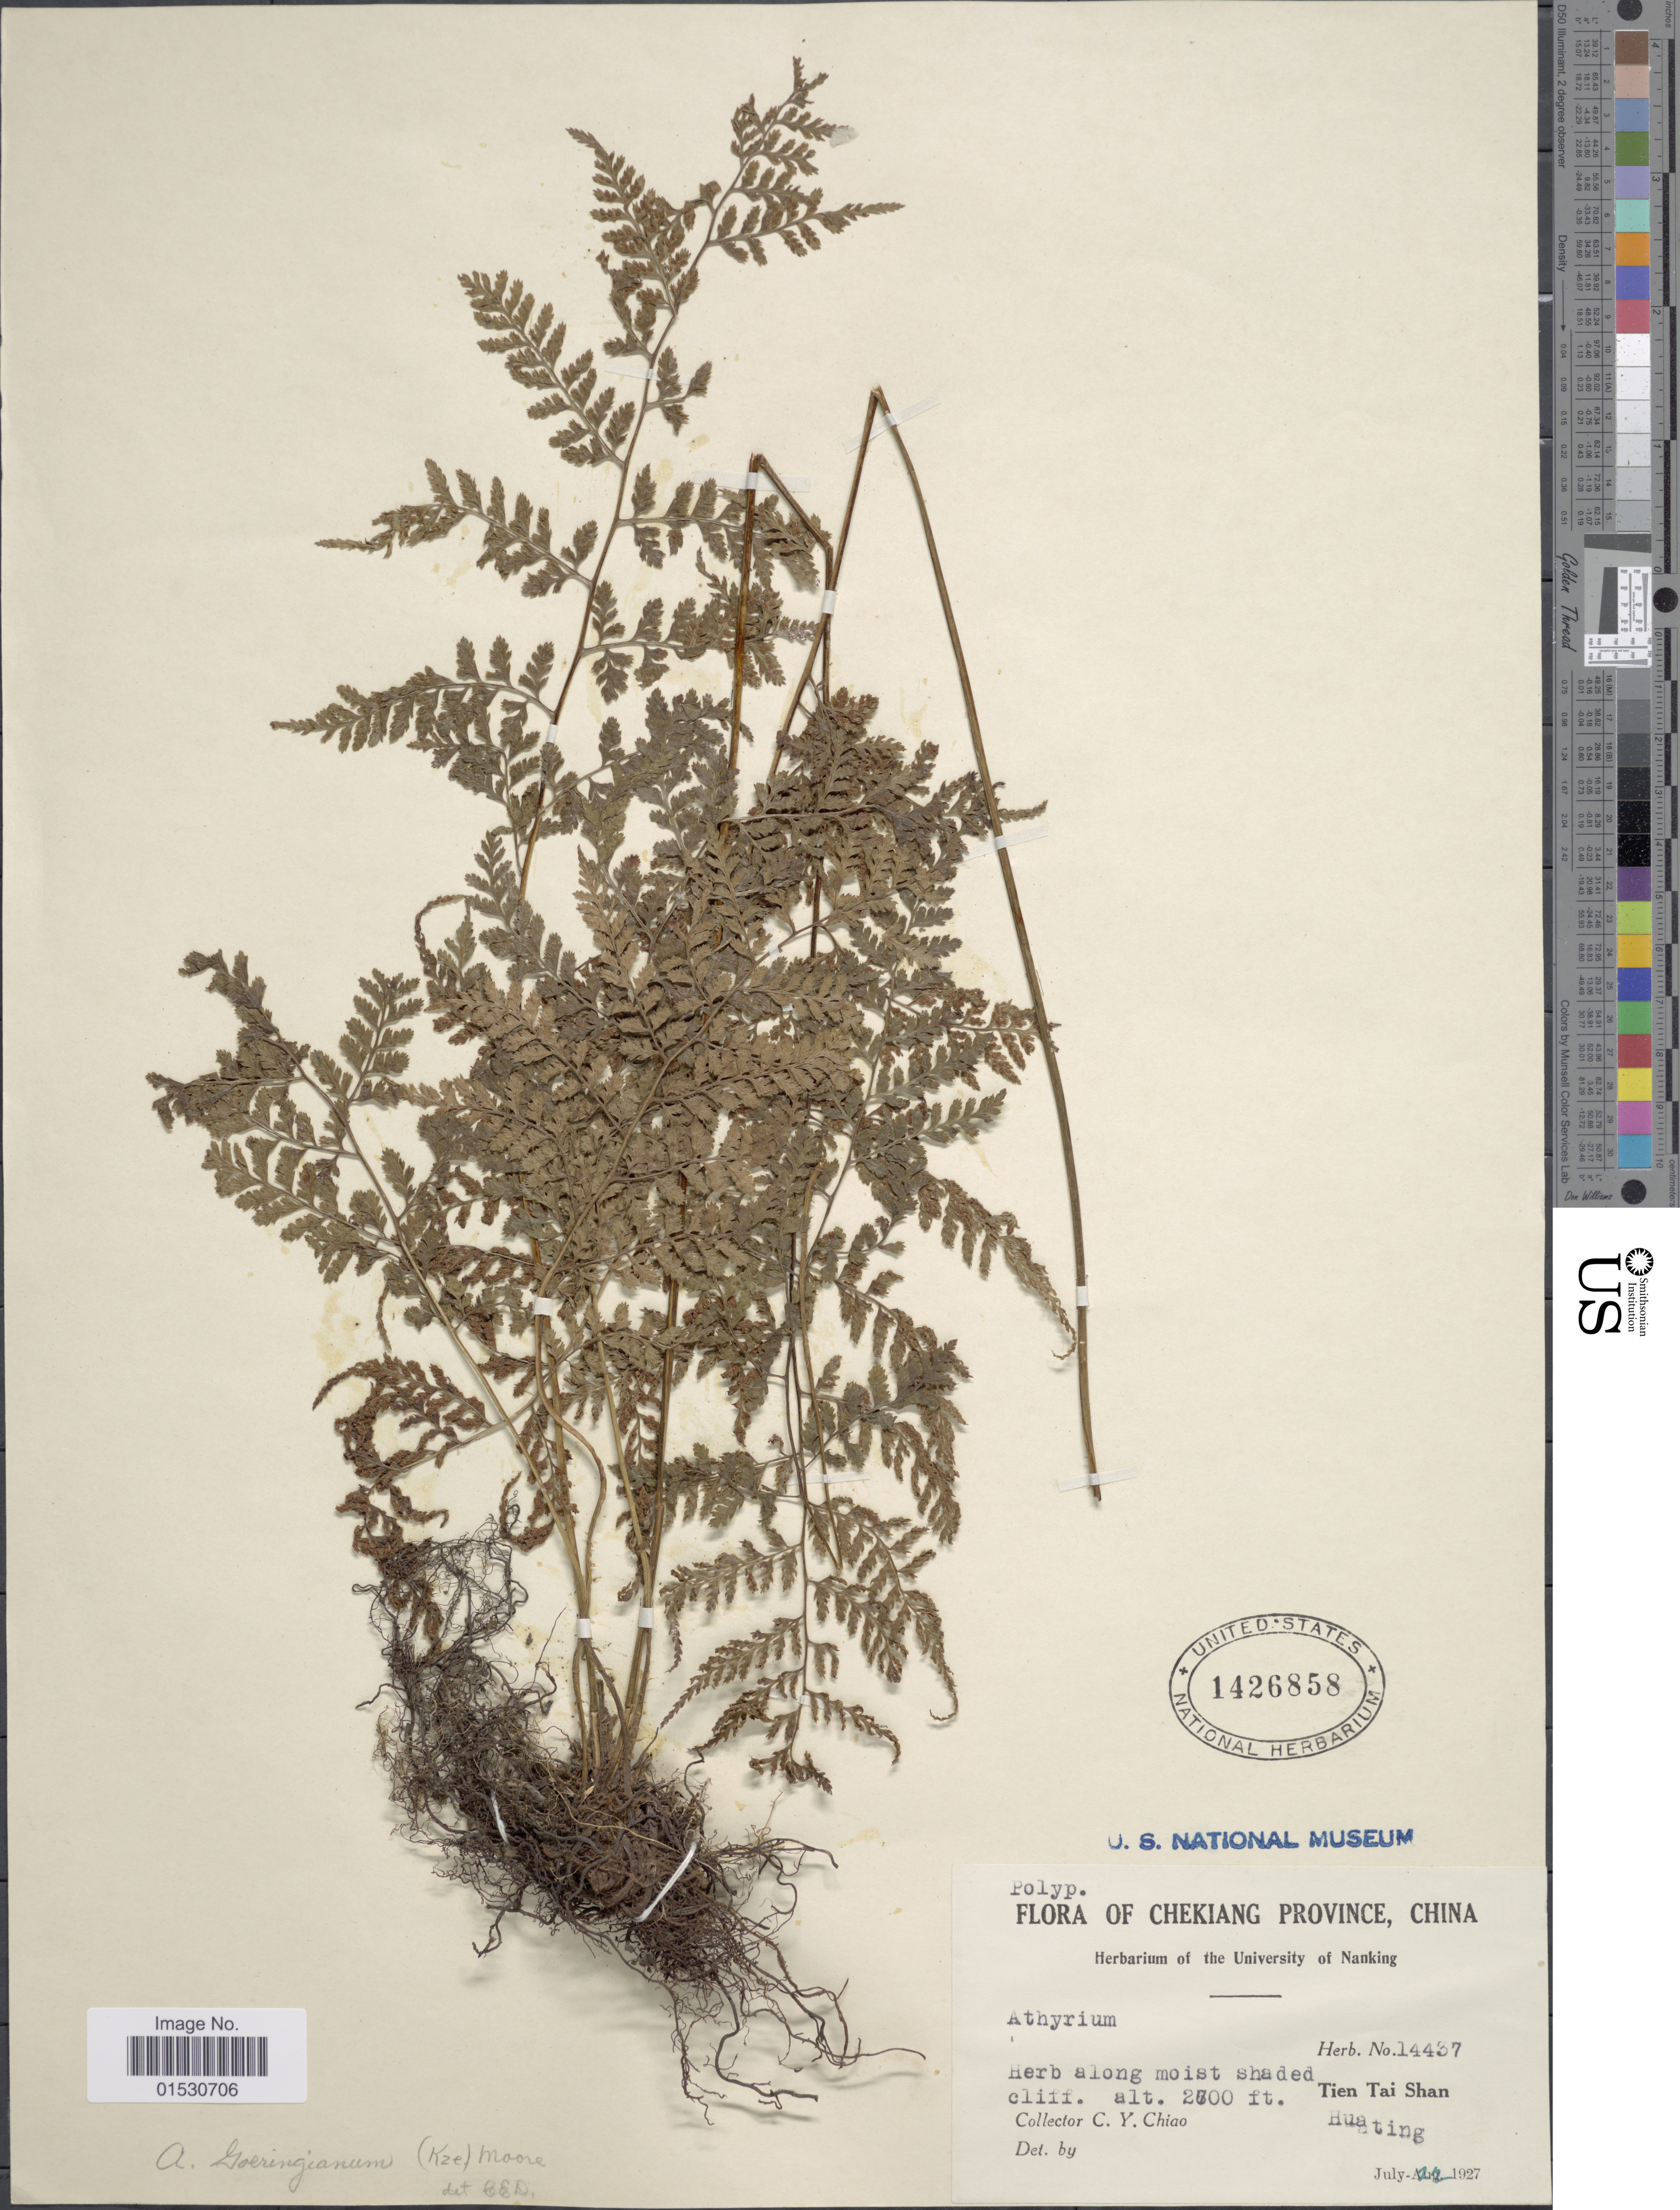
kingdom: Plantae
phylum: Tracheophyta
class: Polypodiopsida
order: Polypodiales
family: Athyriaceae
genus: Athyrium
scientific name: Athyrium iseanum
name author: Rosenst.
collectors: C. Y. Chiao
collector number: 14437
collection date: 1927-07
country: China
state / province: Zhejiang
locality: Chekiang Province, Tien Tai Shan, Huating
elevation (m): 823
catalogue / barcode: US 1426858